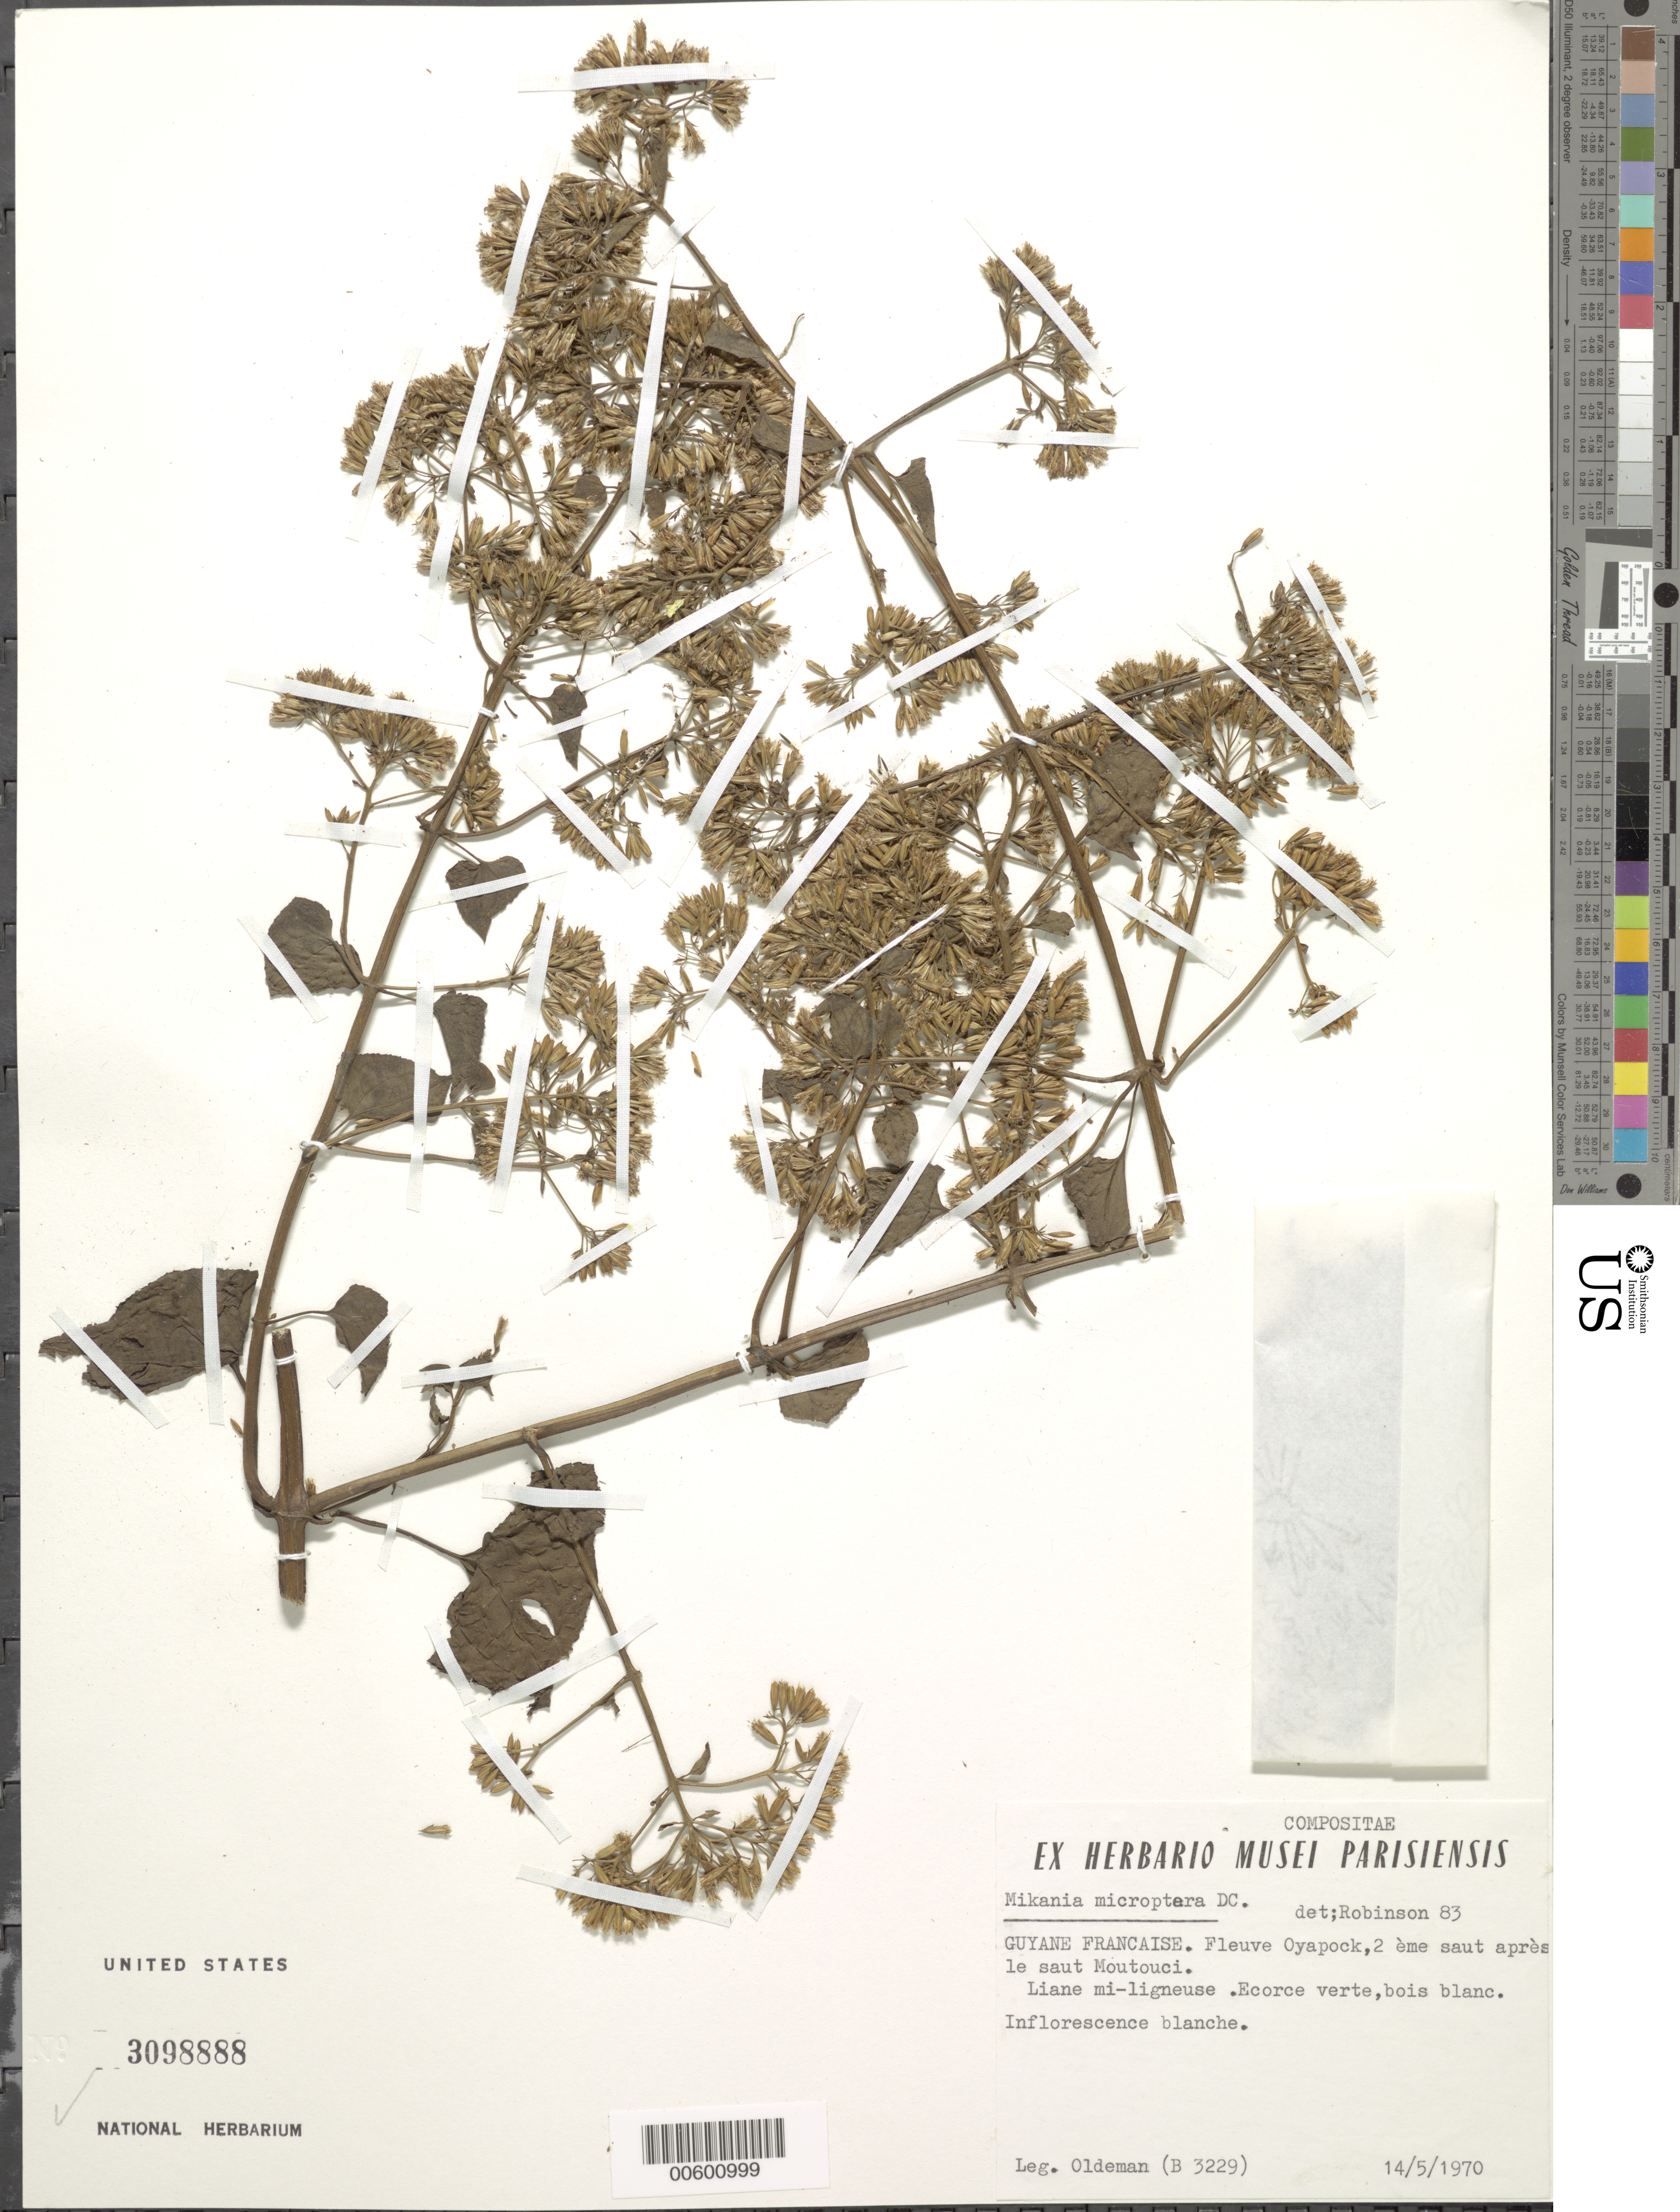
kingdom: Plantae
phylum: Tracheophyta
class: Magnoliopsida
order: Asterales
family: Asteraceae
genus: Mikania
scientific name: Mikania microptera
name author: DC.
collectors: R. Oldeman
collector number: B 3229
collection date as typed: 14-May-70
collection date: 1970-05-14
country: French Guiana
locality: Fleuve Oyapock, 2ème saut après le Saut Moutouci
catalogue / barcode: US 3098888